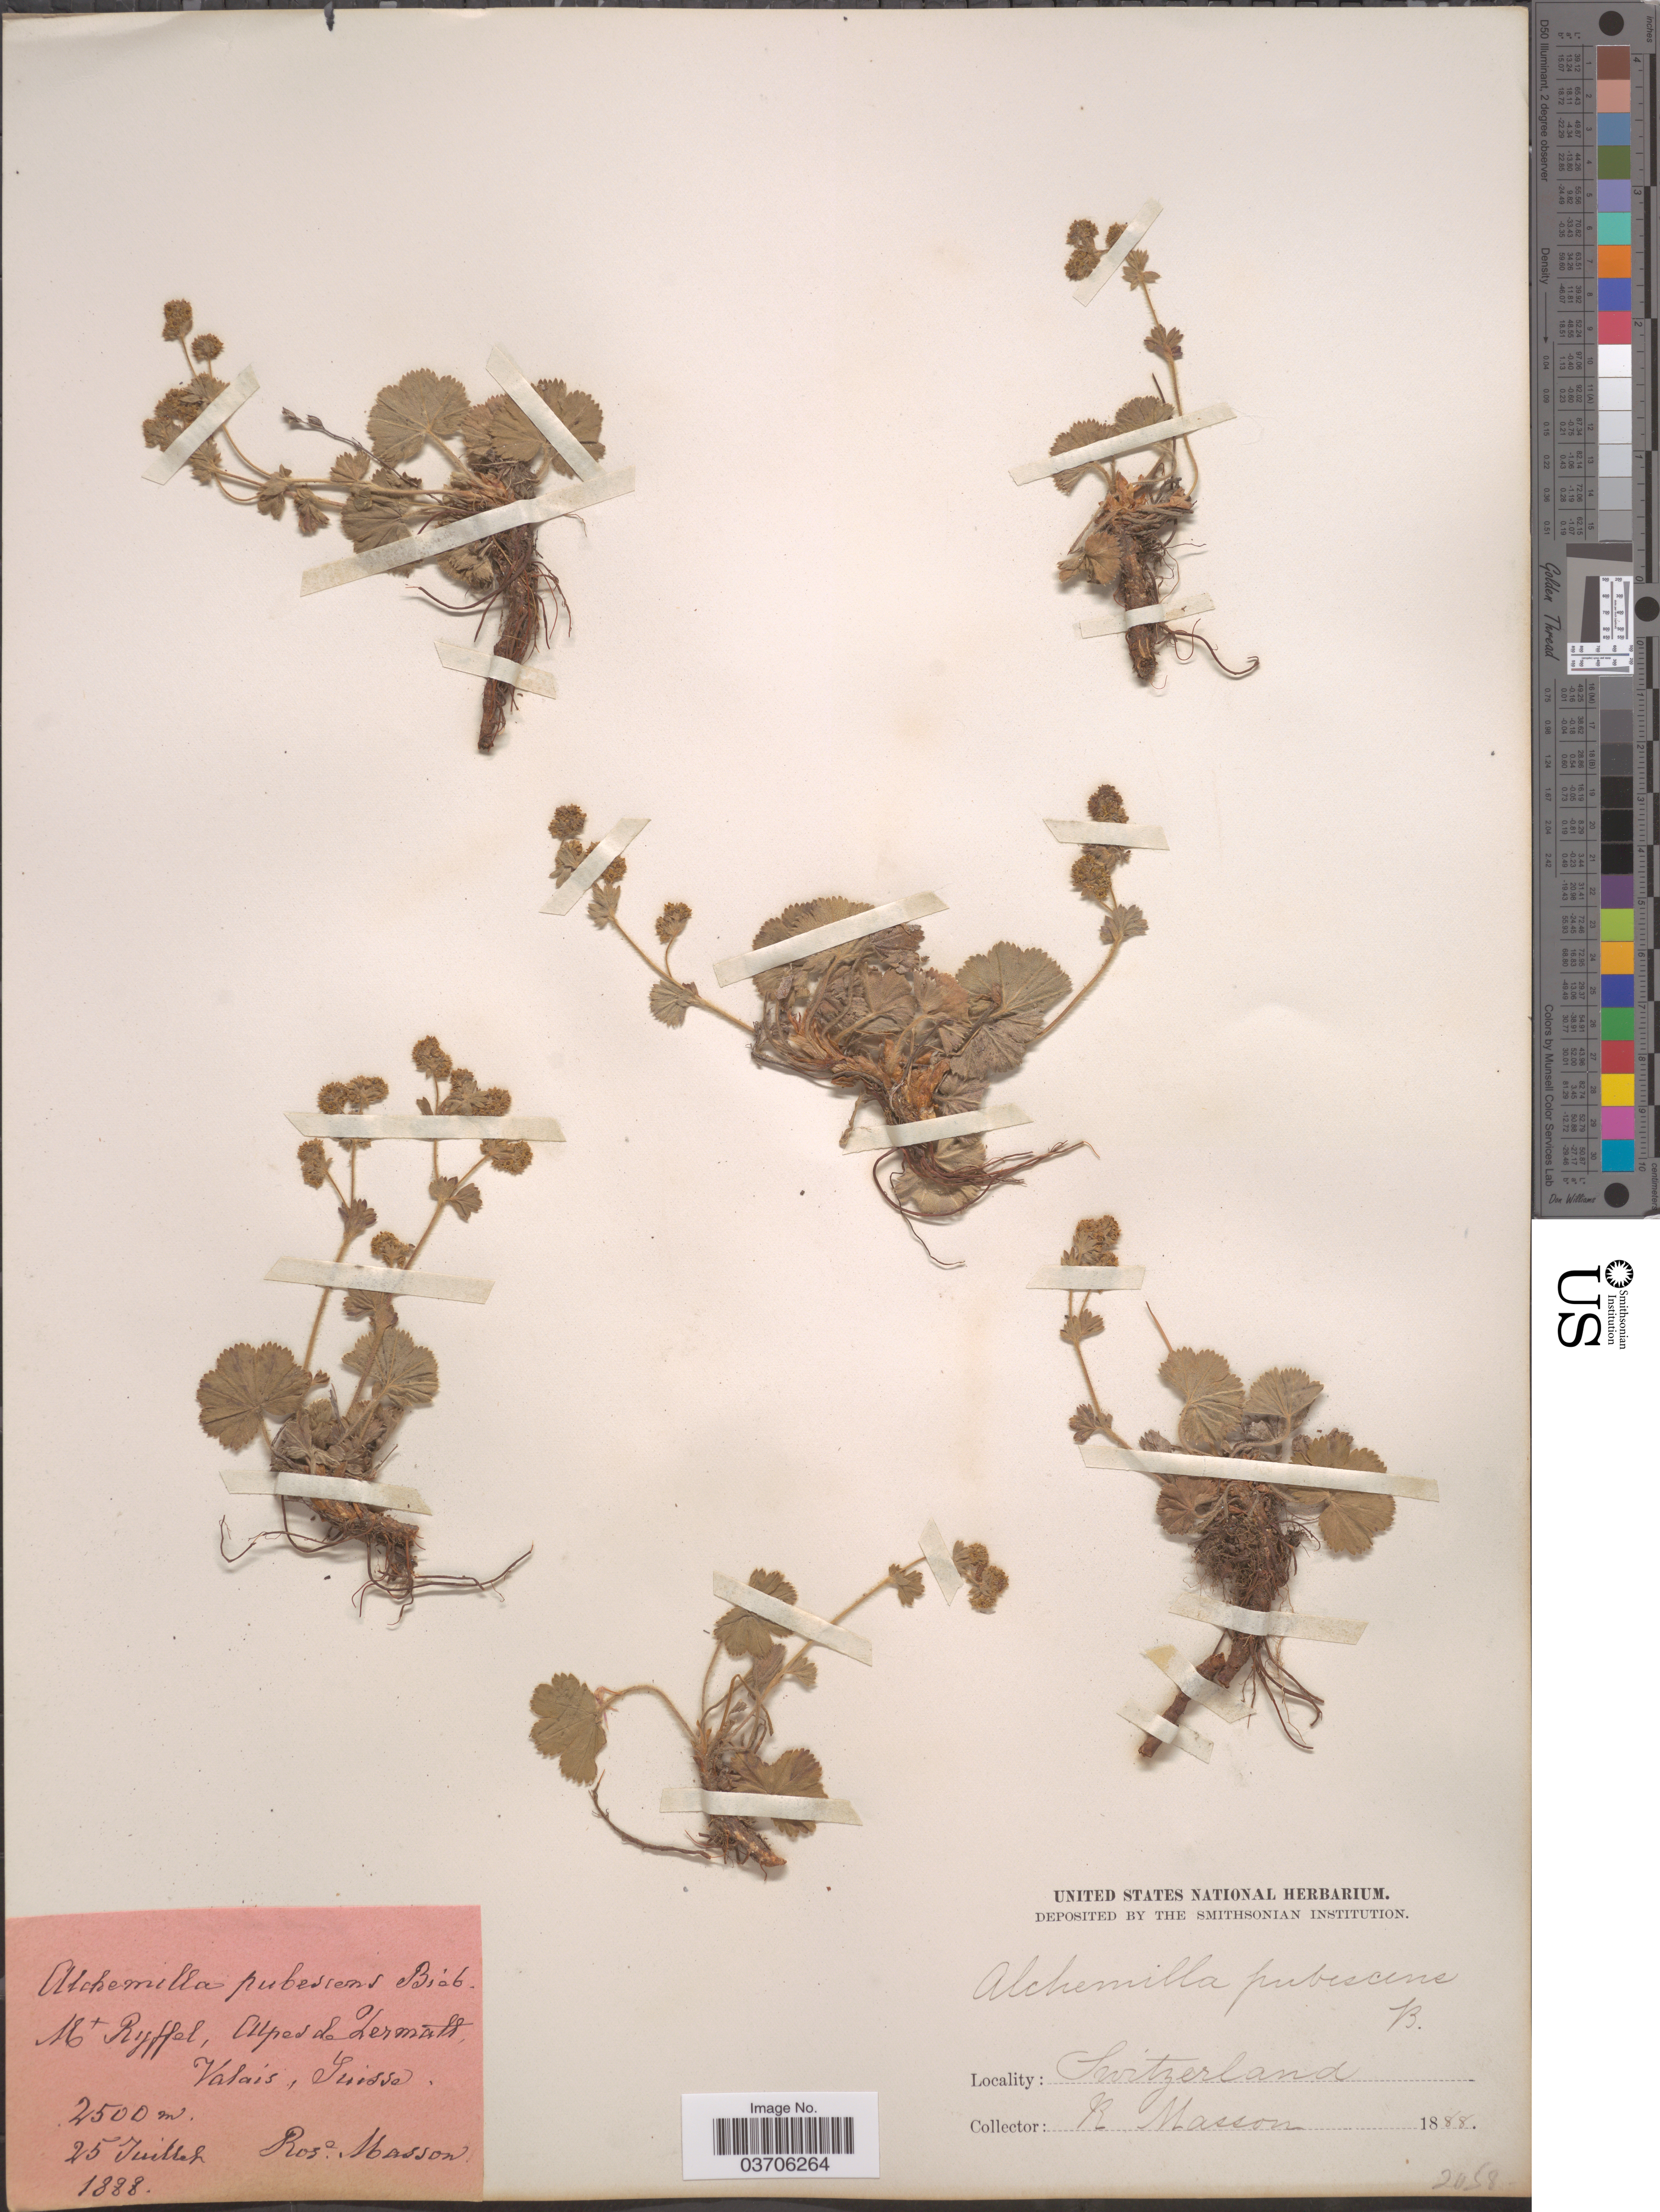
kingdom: Plantae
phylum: Tracheophyta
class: Magnoliopsida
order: Rosales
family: Rosaceae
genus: Alchemilla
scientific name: Alchemilla pubescens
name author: M. Bieb.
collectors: R. Masson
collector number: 2058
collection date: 1888-07-25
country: Switzerland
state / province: Valais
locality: Mt. Ryffel, Alpes de Zermatt. Suisse.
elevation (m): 2500